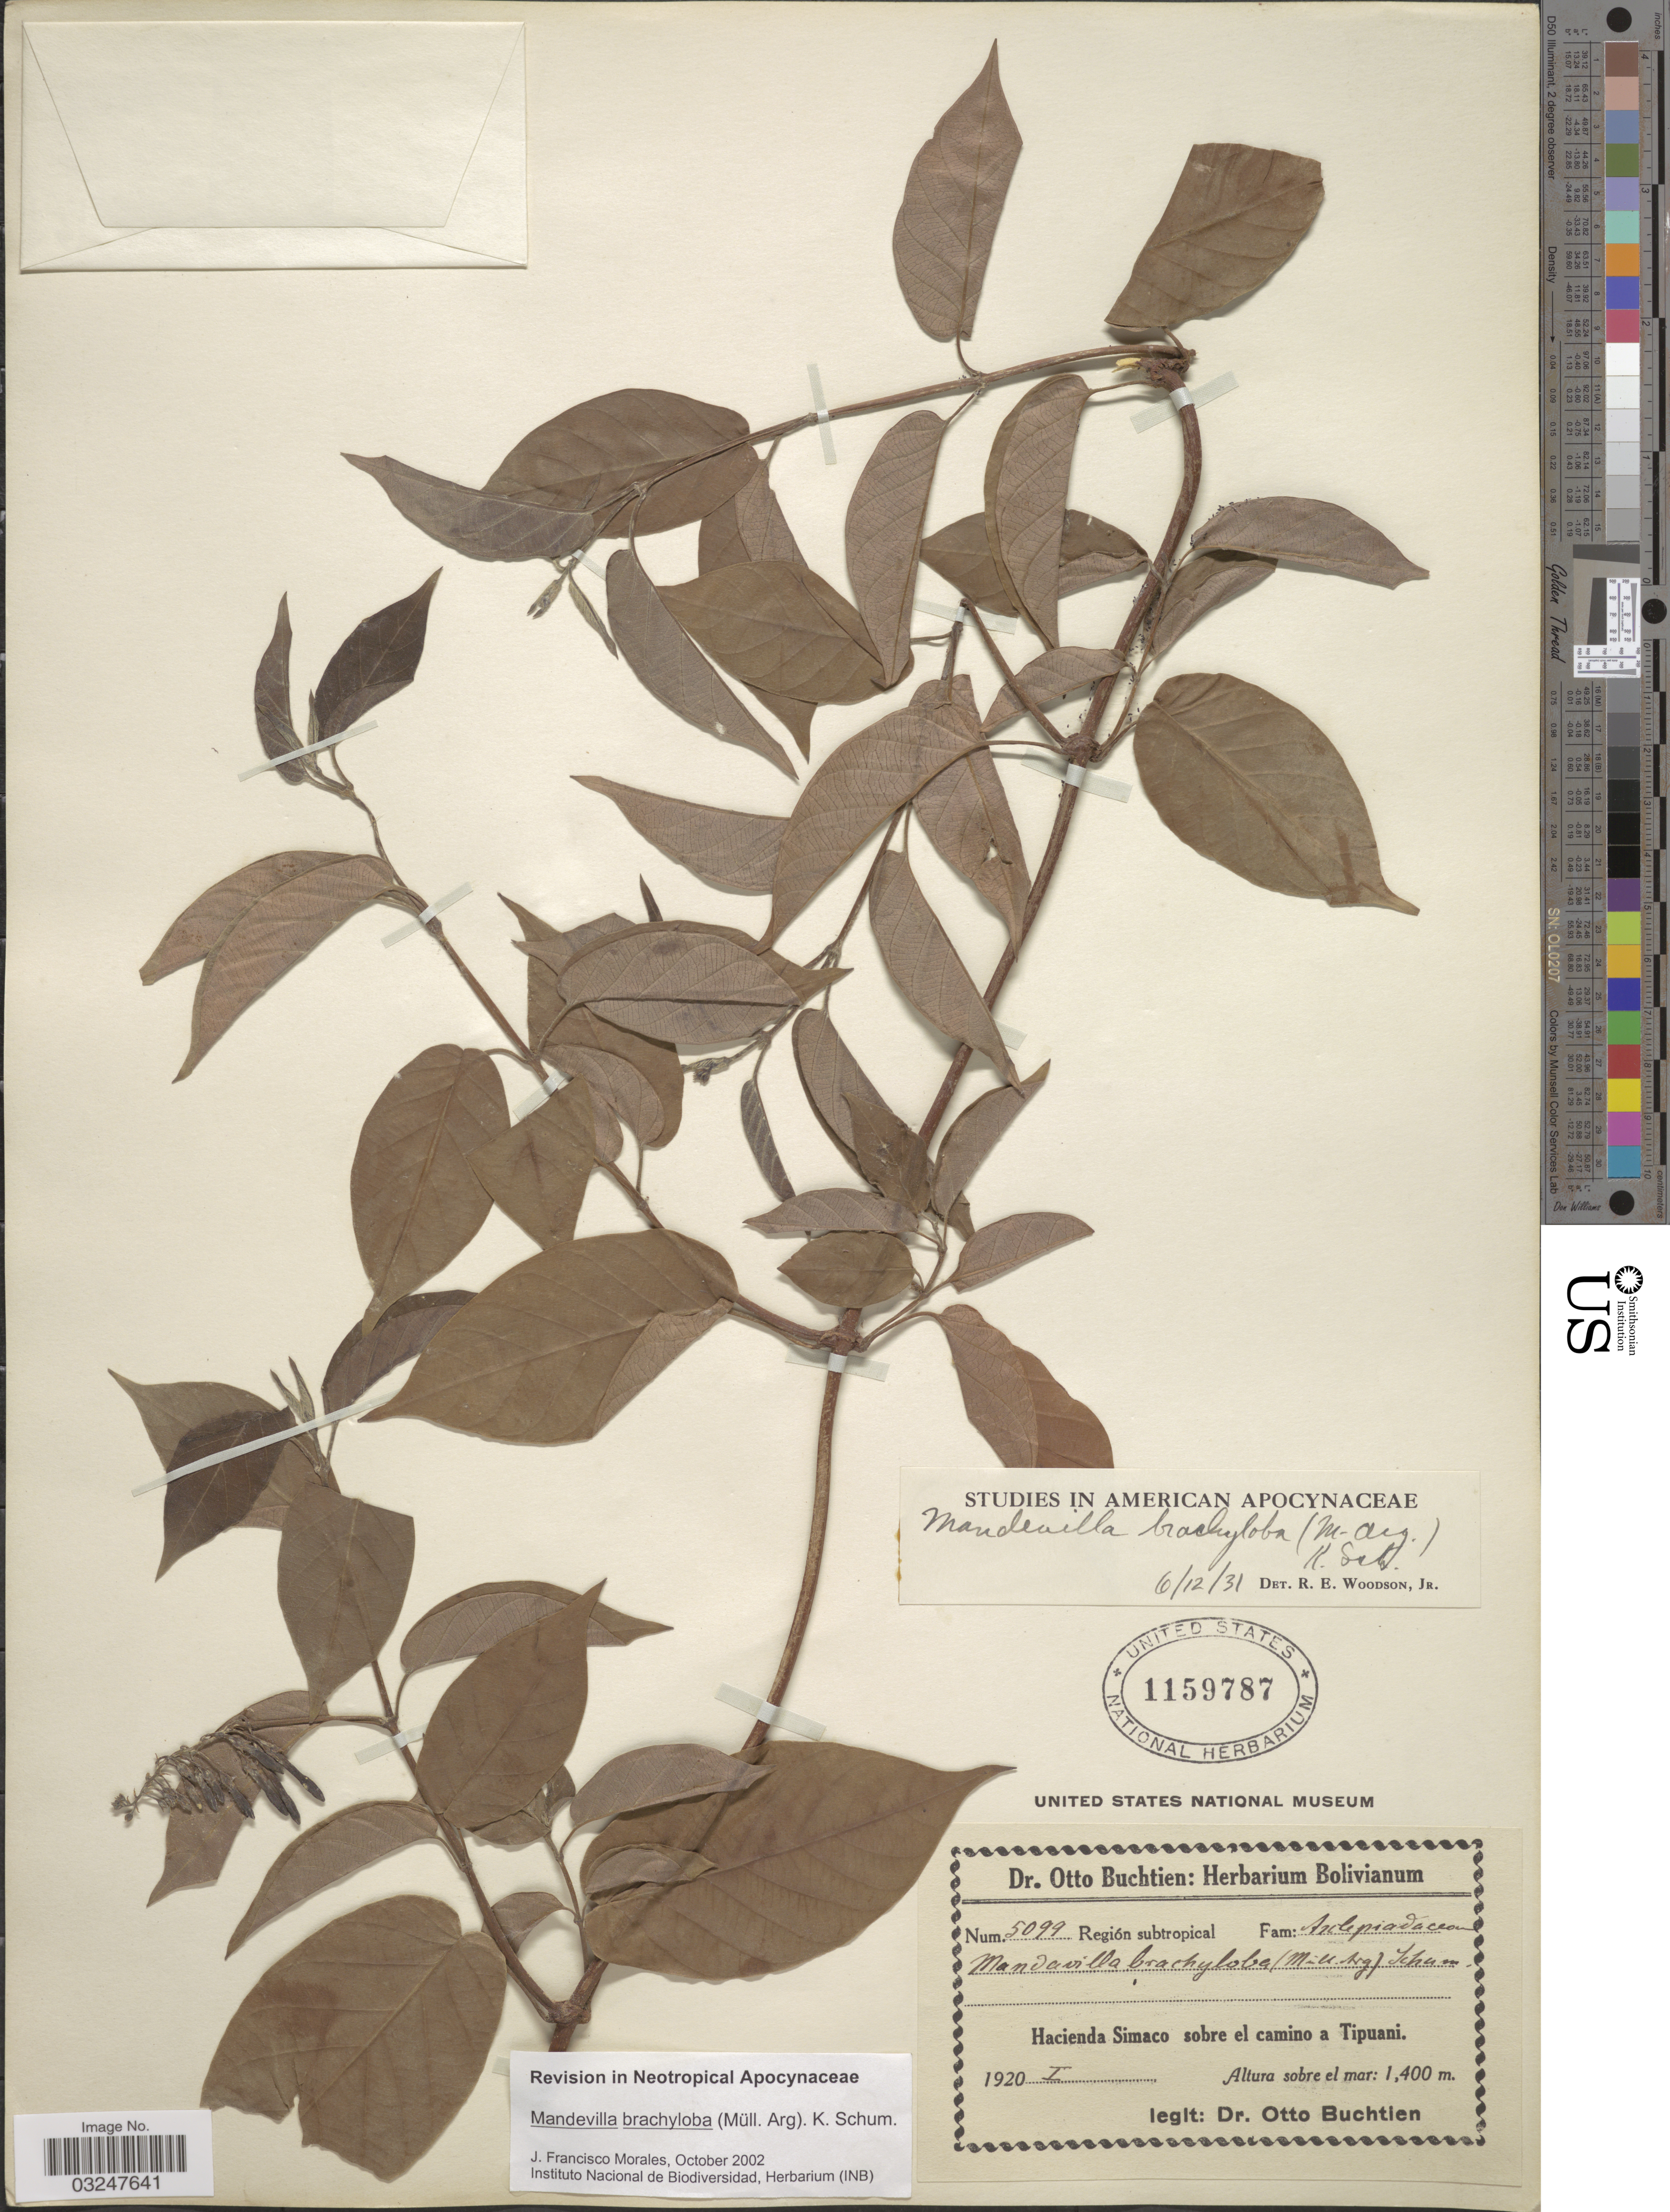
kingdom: Plantae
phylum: Tracheophyta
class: Magnoliopsida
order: Gentianales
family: Apocynaceae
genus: Mandevilla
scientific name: Mandevilla brachyloba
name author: K. Schum.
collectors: O. Buchtien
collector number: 5099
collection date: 1920-01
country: Bolivia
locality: Región subtropical, Hacienda Simaco sobre el camino a Tipuani.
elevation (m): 1400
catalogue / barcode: US 1159787